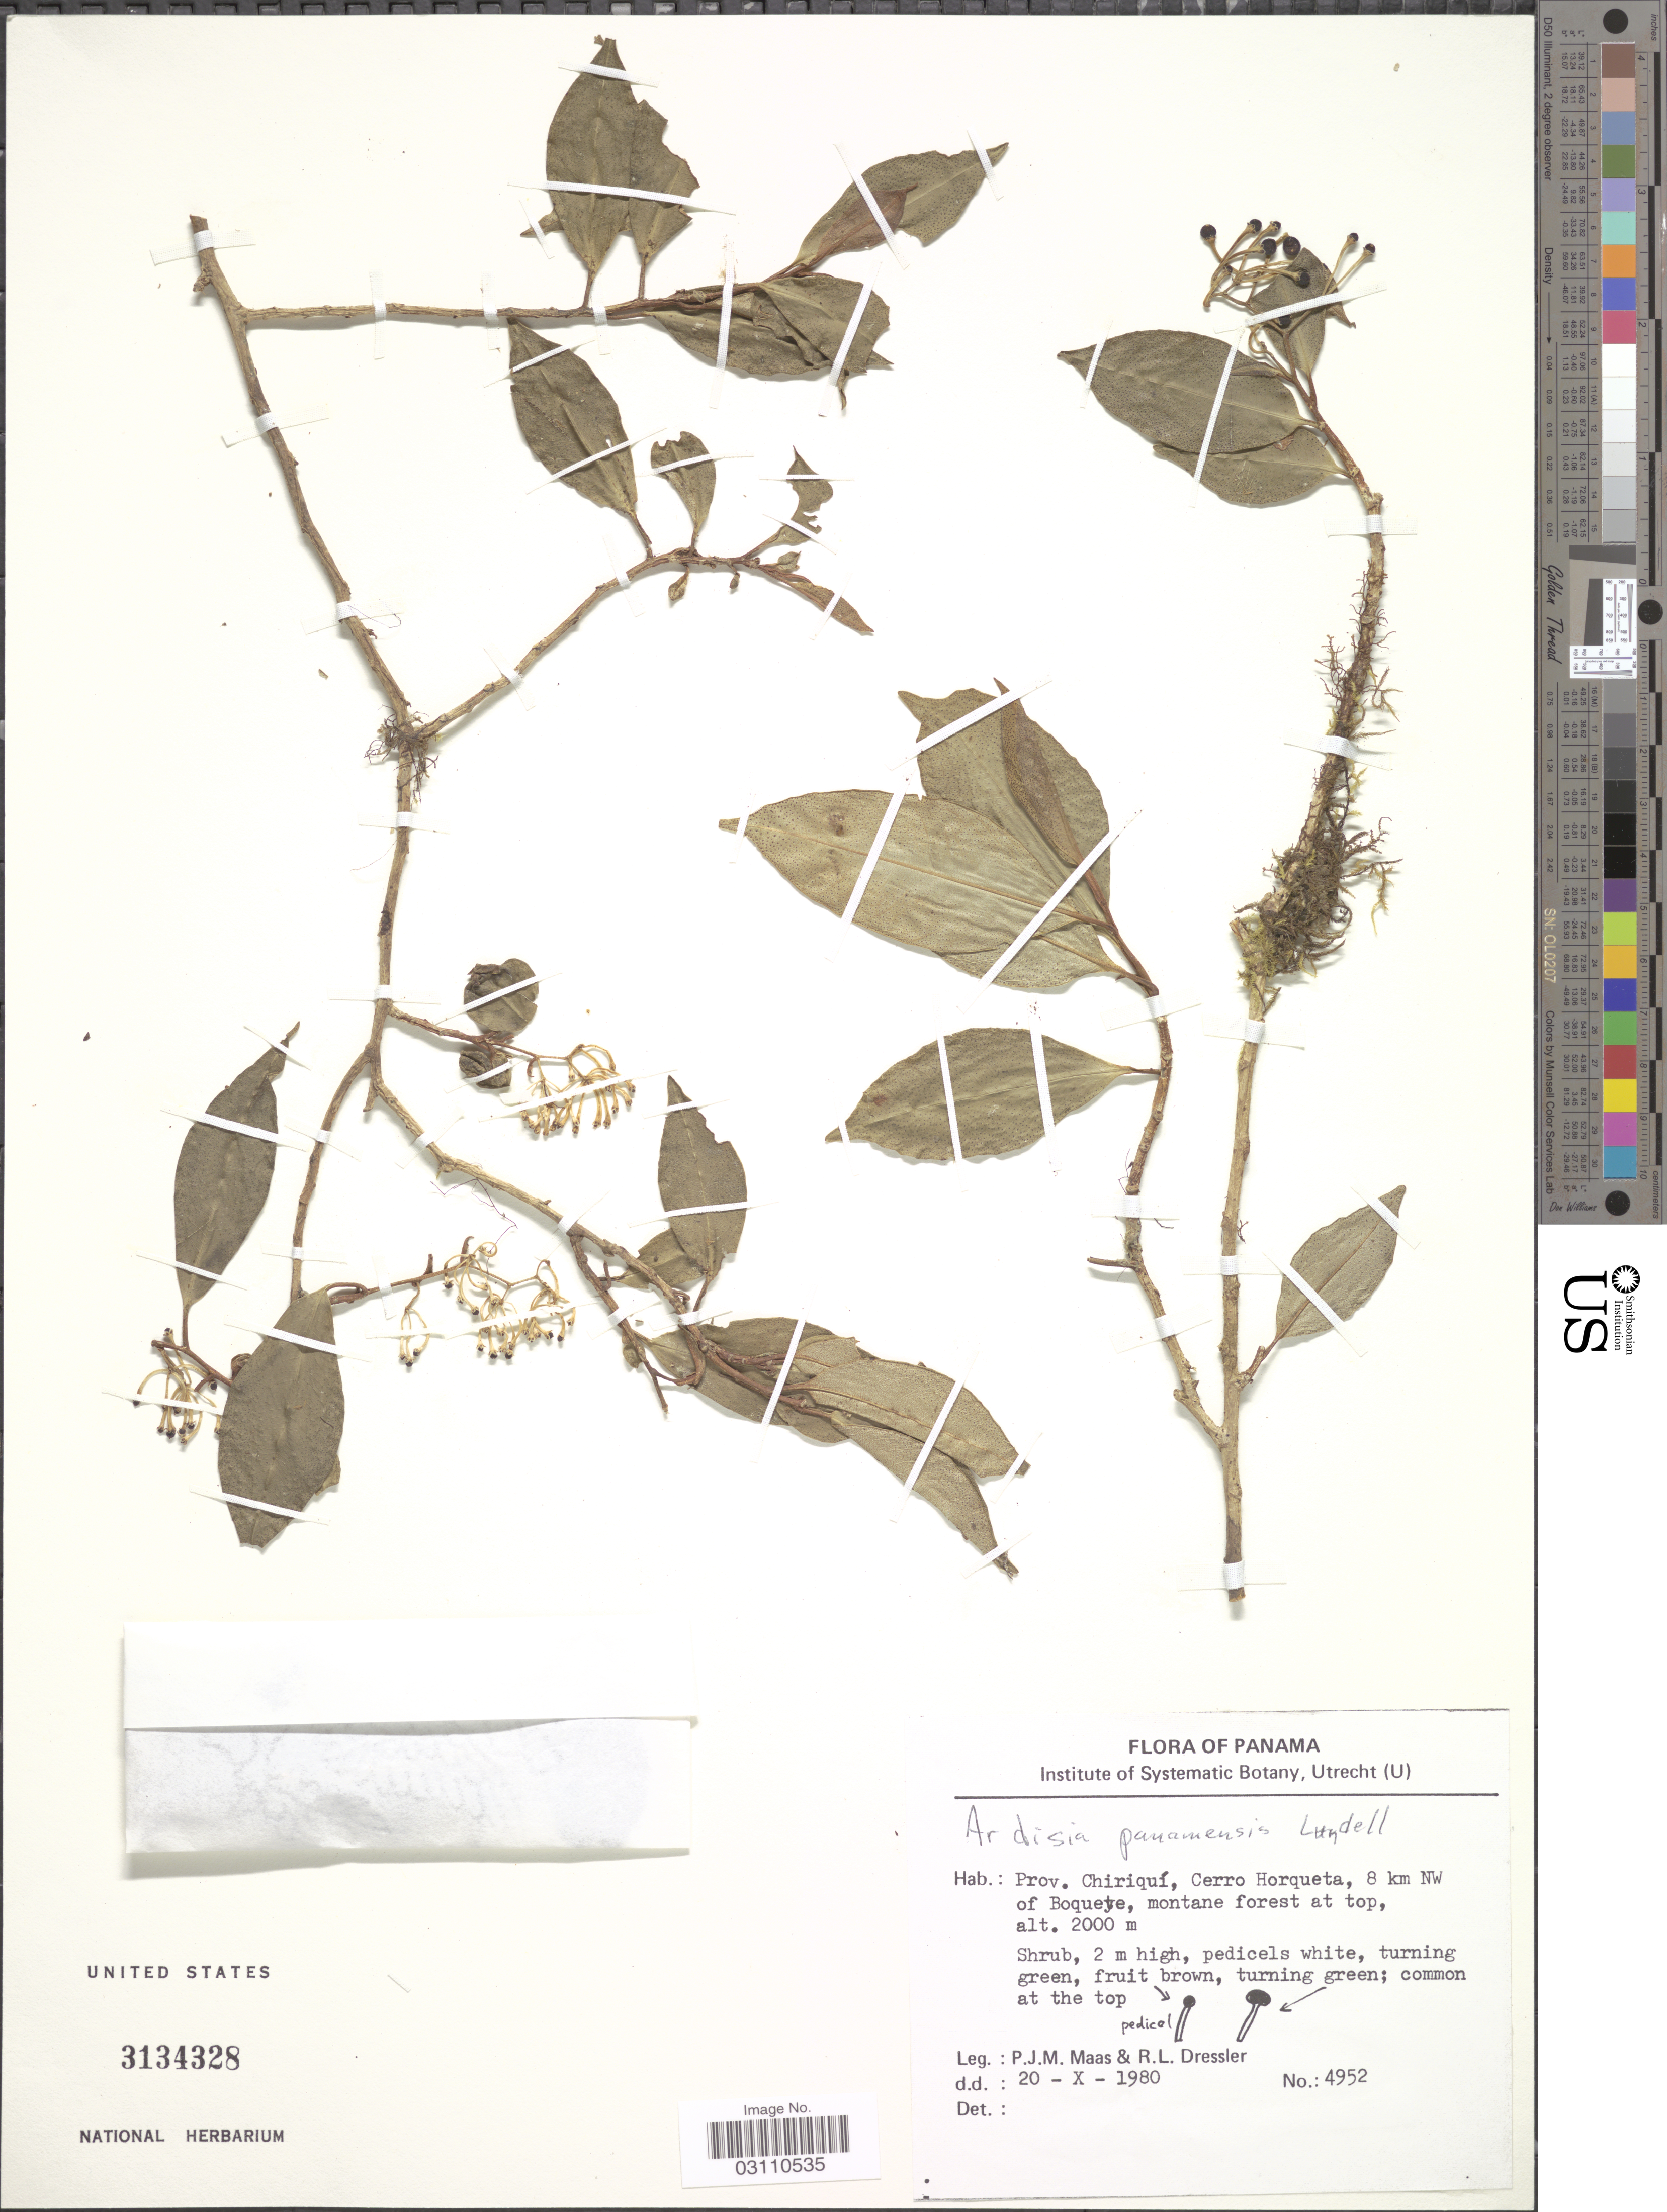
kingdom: Plantae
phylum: Tracheophyta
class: Magnoliopsida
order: Ericales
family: Primulaceae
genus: Ardisia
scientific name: Ardisia panamensis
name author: Lundell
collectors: P. Maas & R. Dressler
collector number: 4952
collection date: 1980-10-20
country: Panama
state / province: Chiriqui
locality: Cerro Horqueta, 8 km NW of Boquete.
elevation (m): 2000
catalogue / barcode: US 3134328